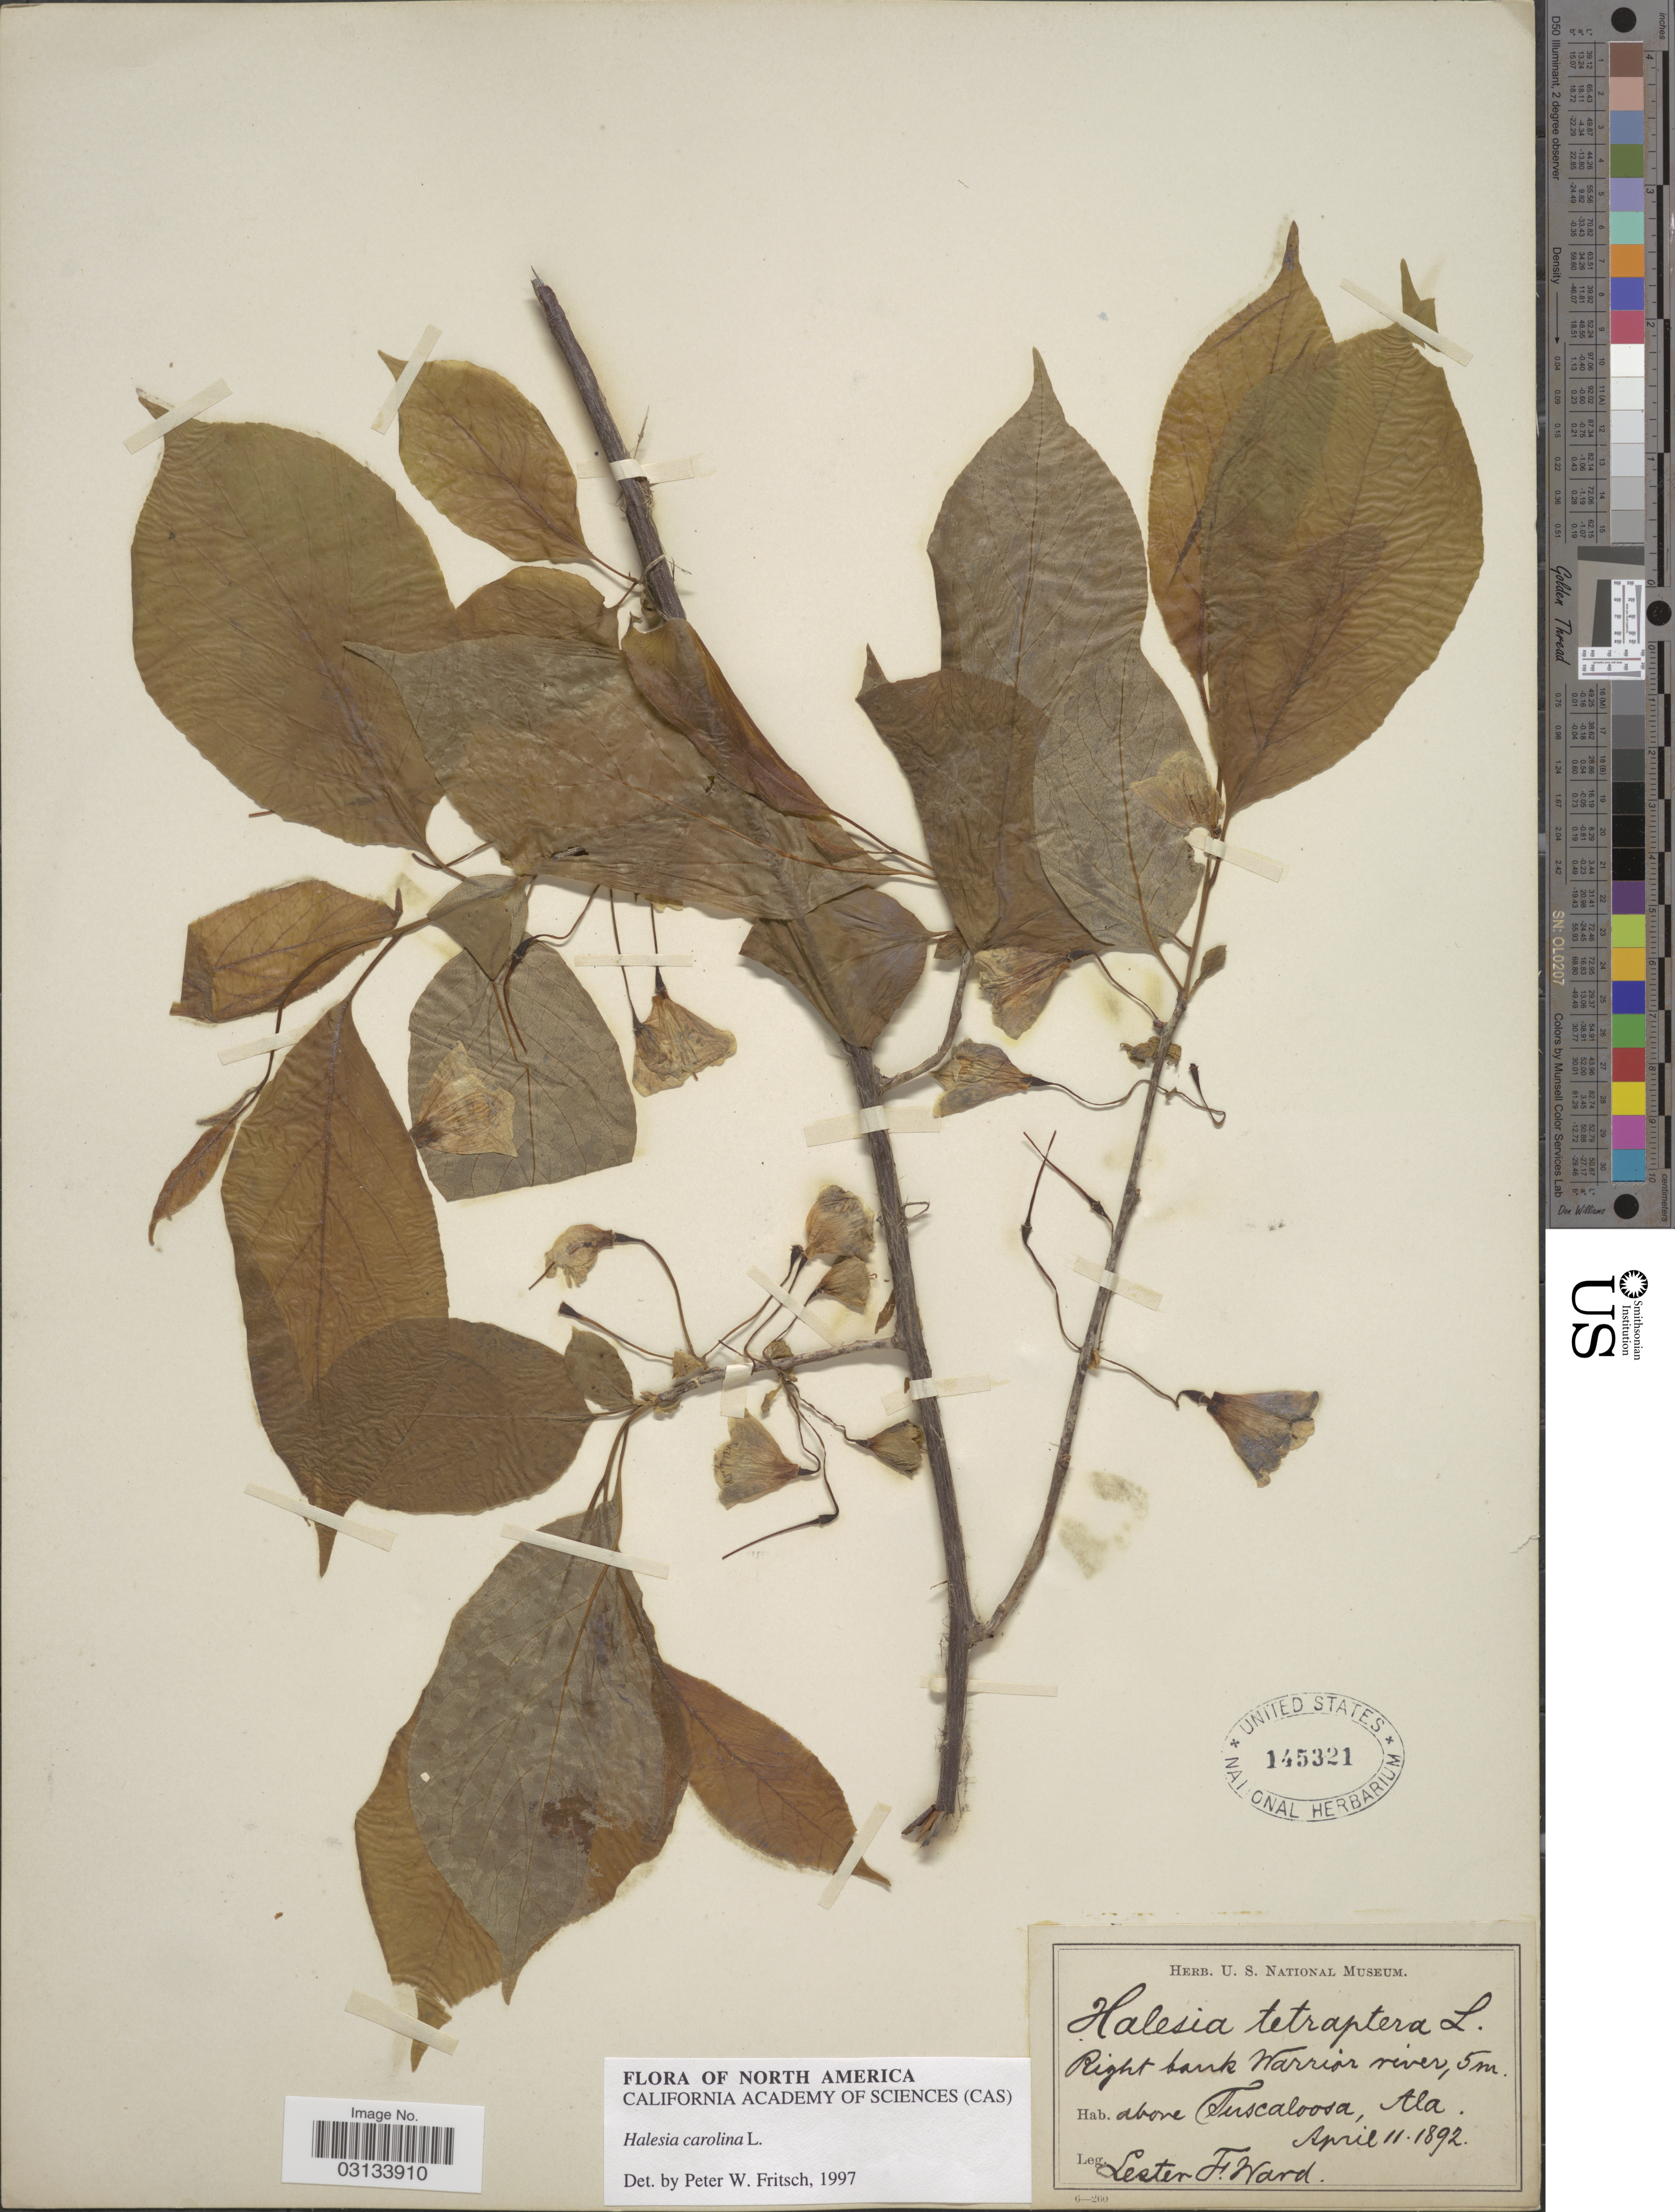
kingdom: Plantae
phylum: Tracheophyta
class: Magnoliopsida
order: Ericales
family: Styracaceae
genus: Halesia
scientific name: Halesia carolina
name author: L.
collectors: L. F. Ward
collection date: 1892-04-11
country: United States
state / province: Alabama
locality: Righ bank Warrior river, 5 m. above Tuscaloosa, Ala.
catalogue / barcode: US 145321